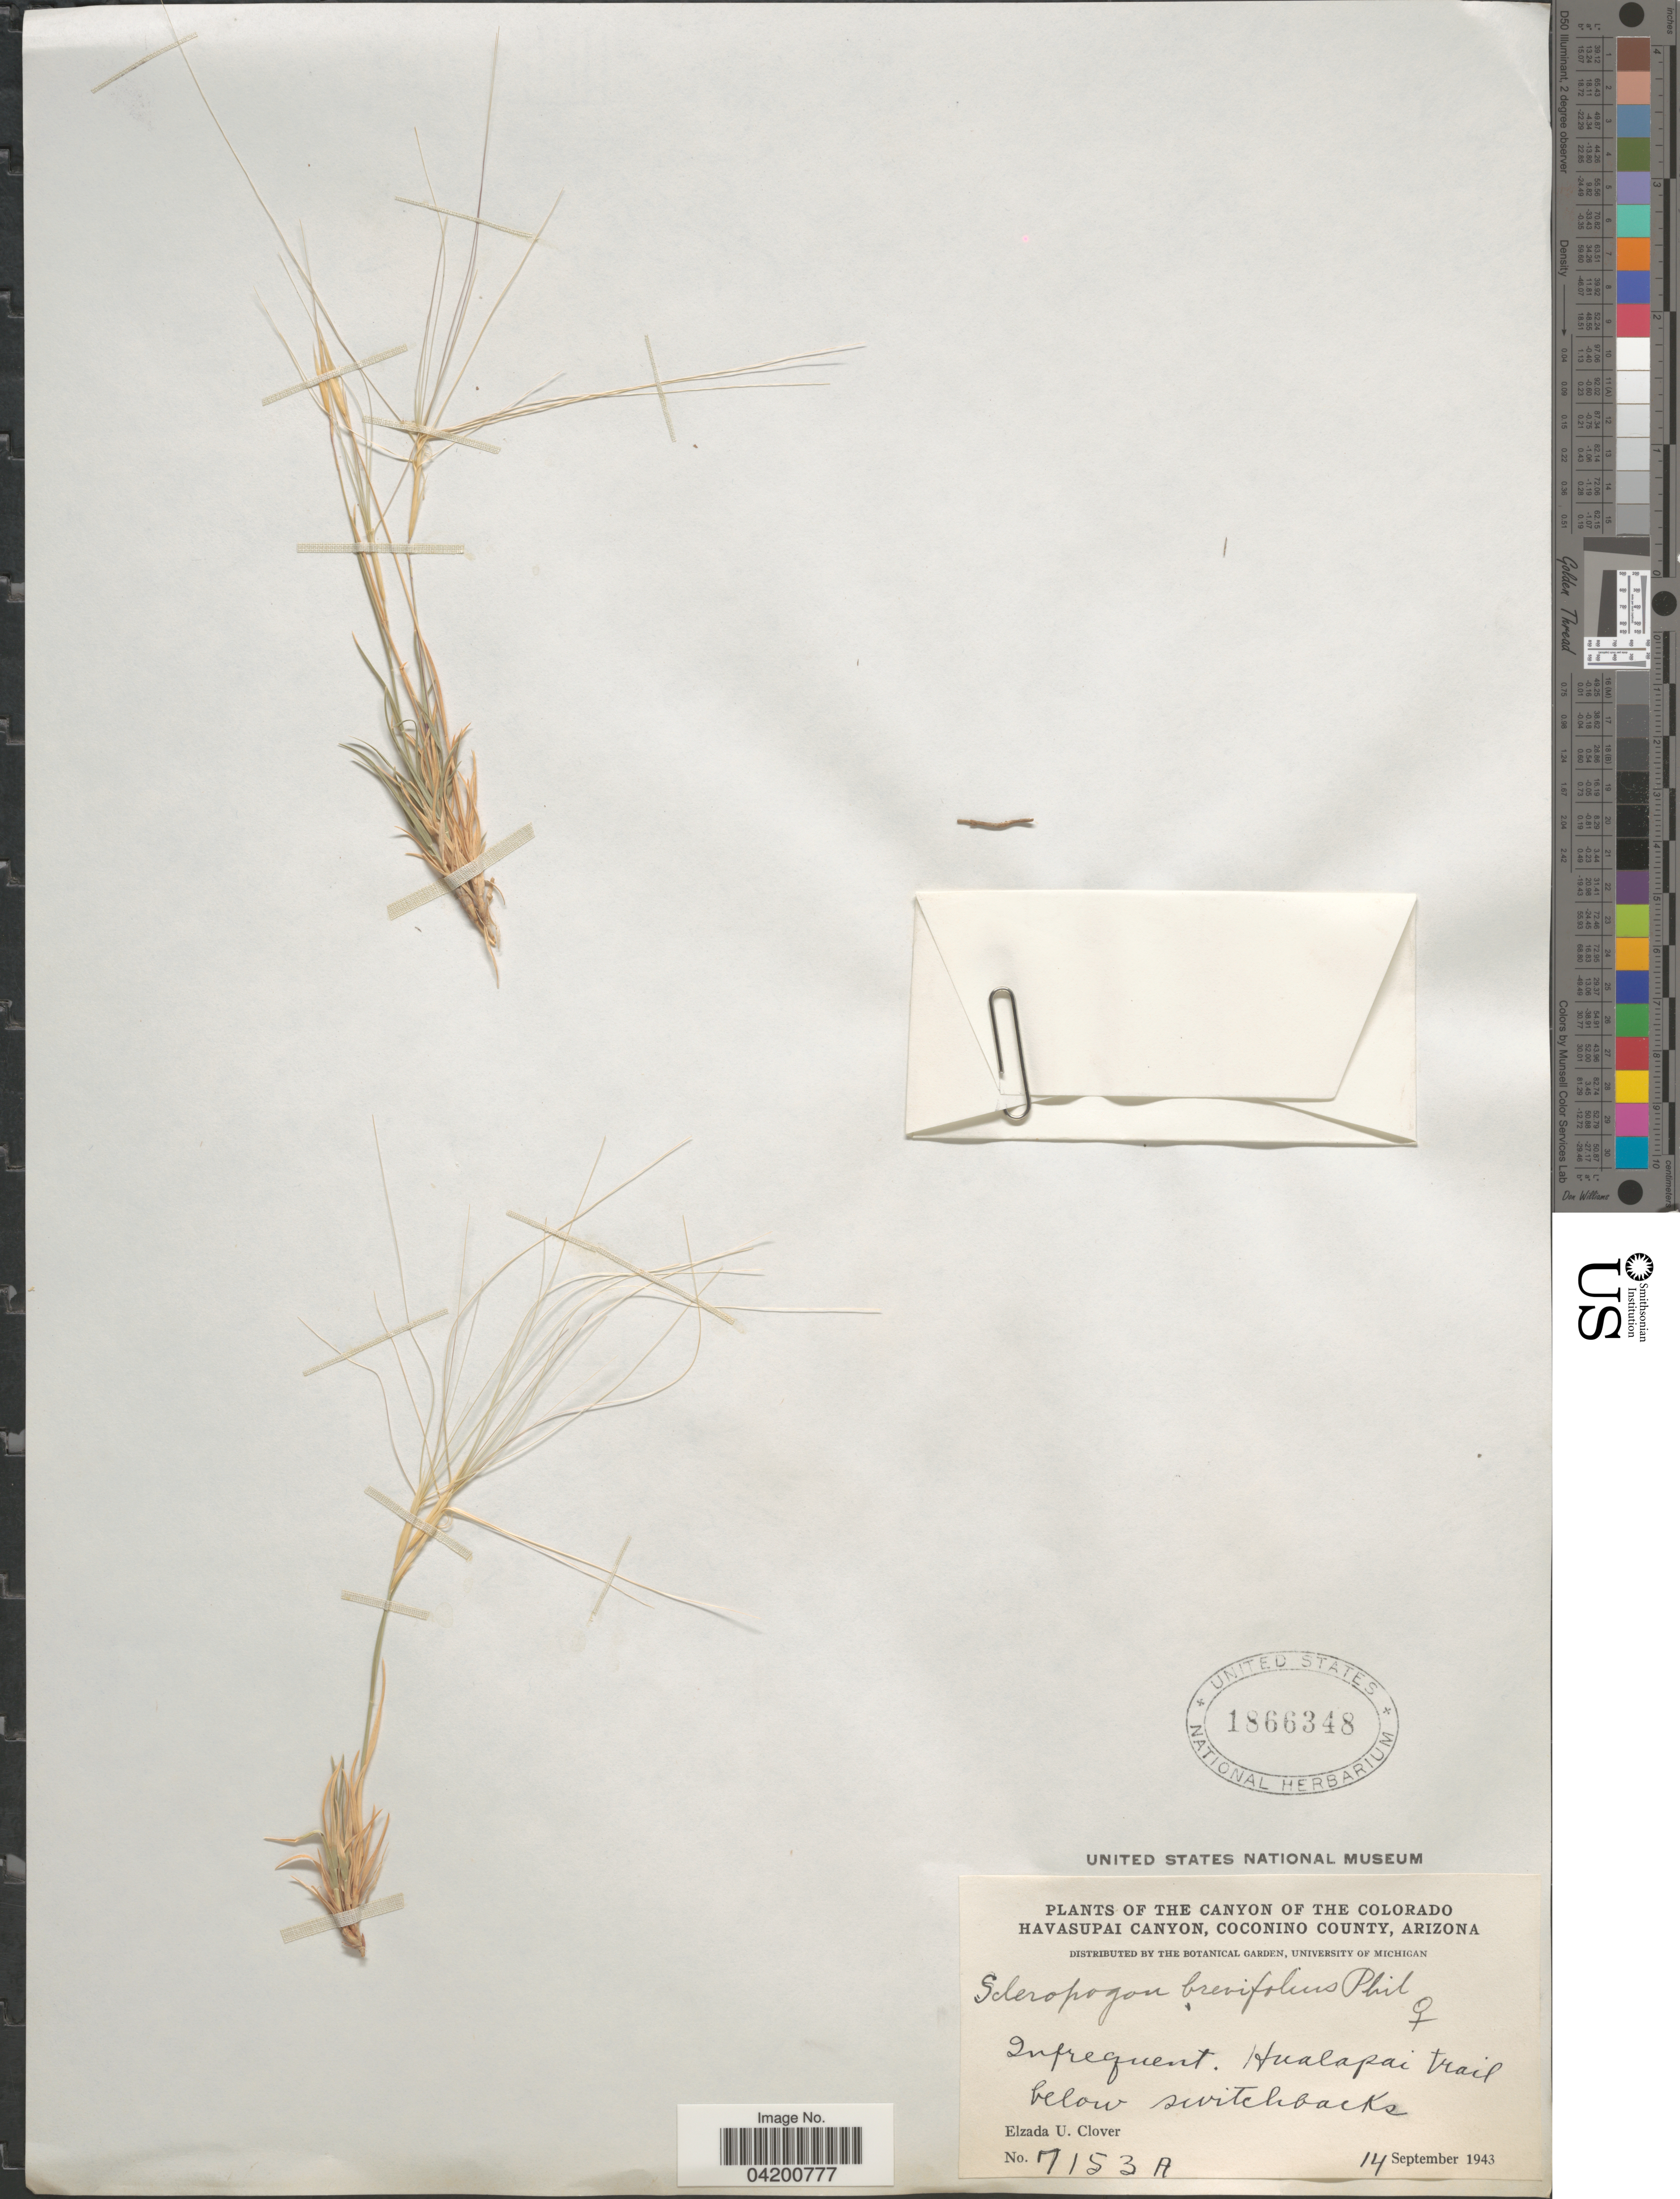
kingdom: Plantae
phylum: Tracheophyta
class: Liliopsida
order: Poales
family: Poaceae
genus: Scleropogon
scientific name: Scleropogon brevifolius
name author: Phil.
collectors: E. U. Clover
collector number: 7153A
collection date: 1943-09-14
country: United States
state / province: Arizona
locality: The Canyon of the Colorado Havasupai Canyon, Coconino County. Hualapai trail below switchbacks.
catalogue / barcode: US 1866348